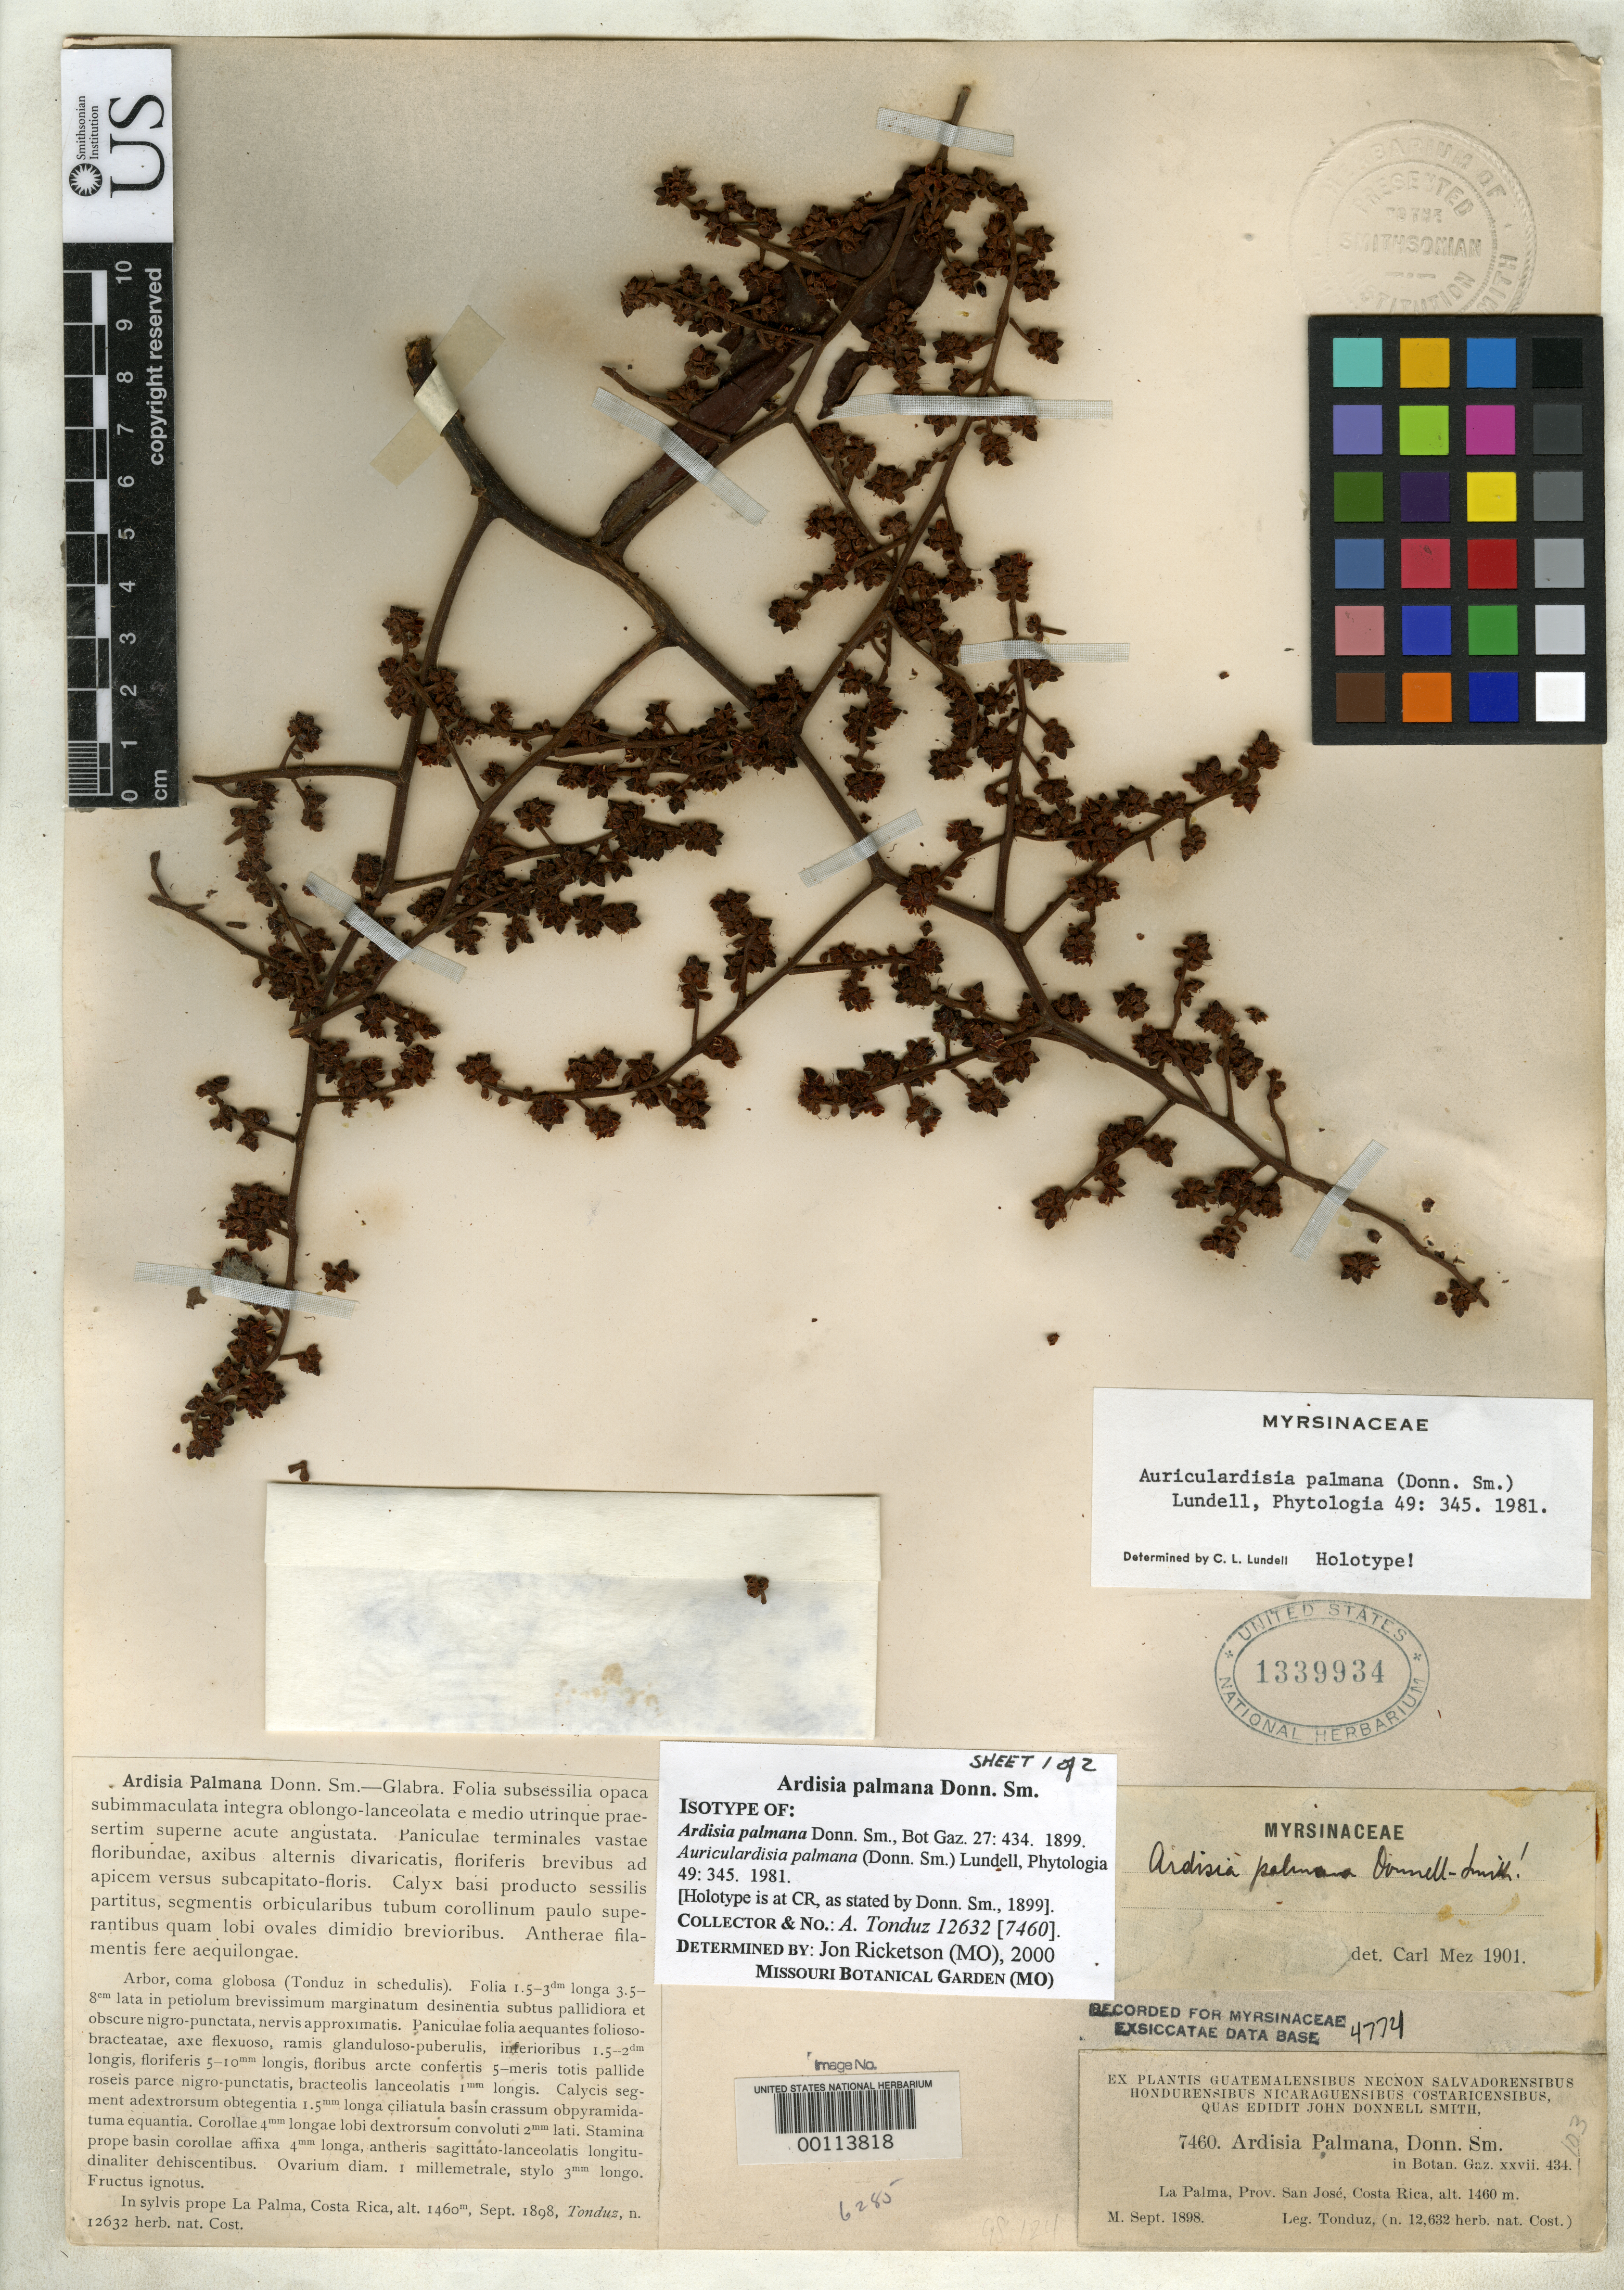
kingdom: Plantae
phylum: Tracheophyta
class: Magnoliopsida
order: Ericales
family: Primulaceae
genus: Ardisia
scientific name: Ardisia palmana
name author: Donn. Sm.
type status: Type Collection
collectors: A. Tonduz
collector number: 12632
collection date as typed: Sep 1898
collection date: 1898-09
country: Costa Rica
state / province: San José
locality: La Palma.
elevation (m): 1460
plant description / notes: One of three US sheets (USNH 1339932, 1339933, 1339934) received from the John Donnell Smith herbarium, none clearly the holotype. USNH 1339934, with a copy of the protologue attached, could arguably be taken for the holotype although C.L. Lundell annotated both 1339933 & 1339934 as "holotype". J.M. Ricketson (2000) annotated 1339933 & 1339934 as sheet 1 & sheet 2 of an isotype, assuming the holotype is at CR but Donnell Smith's reference to "herb. nat. Cost." in the protologue refers to the collection numbering on the label, not the herbarium.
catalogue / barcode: US 1339934